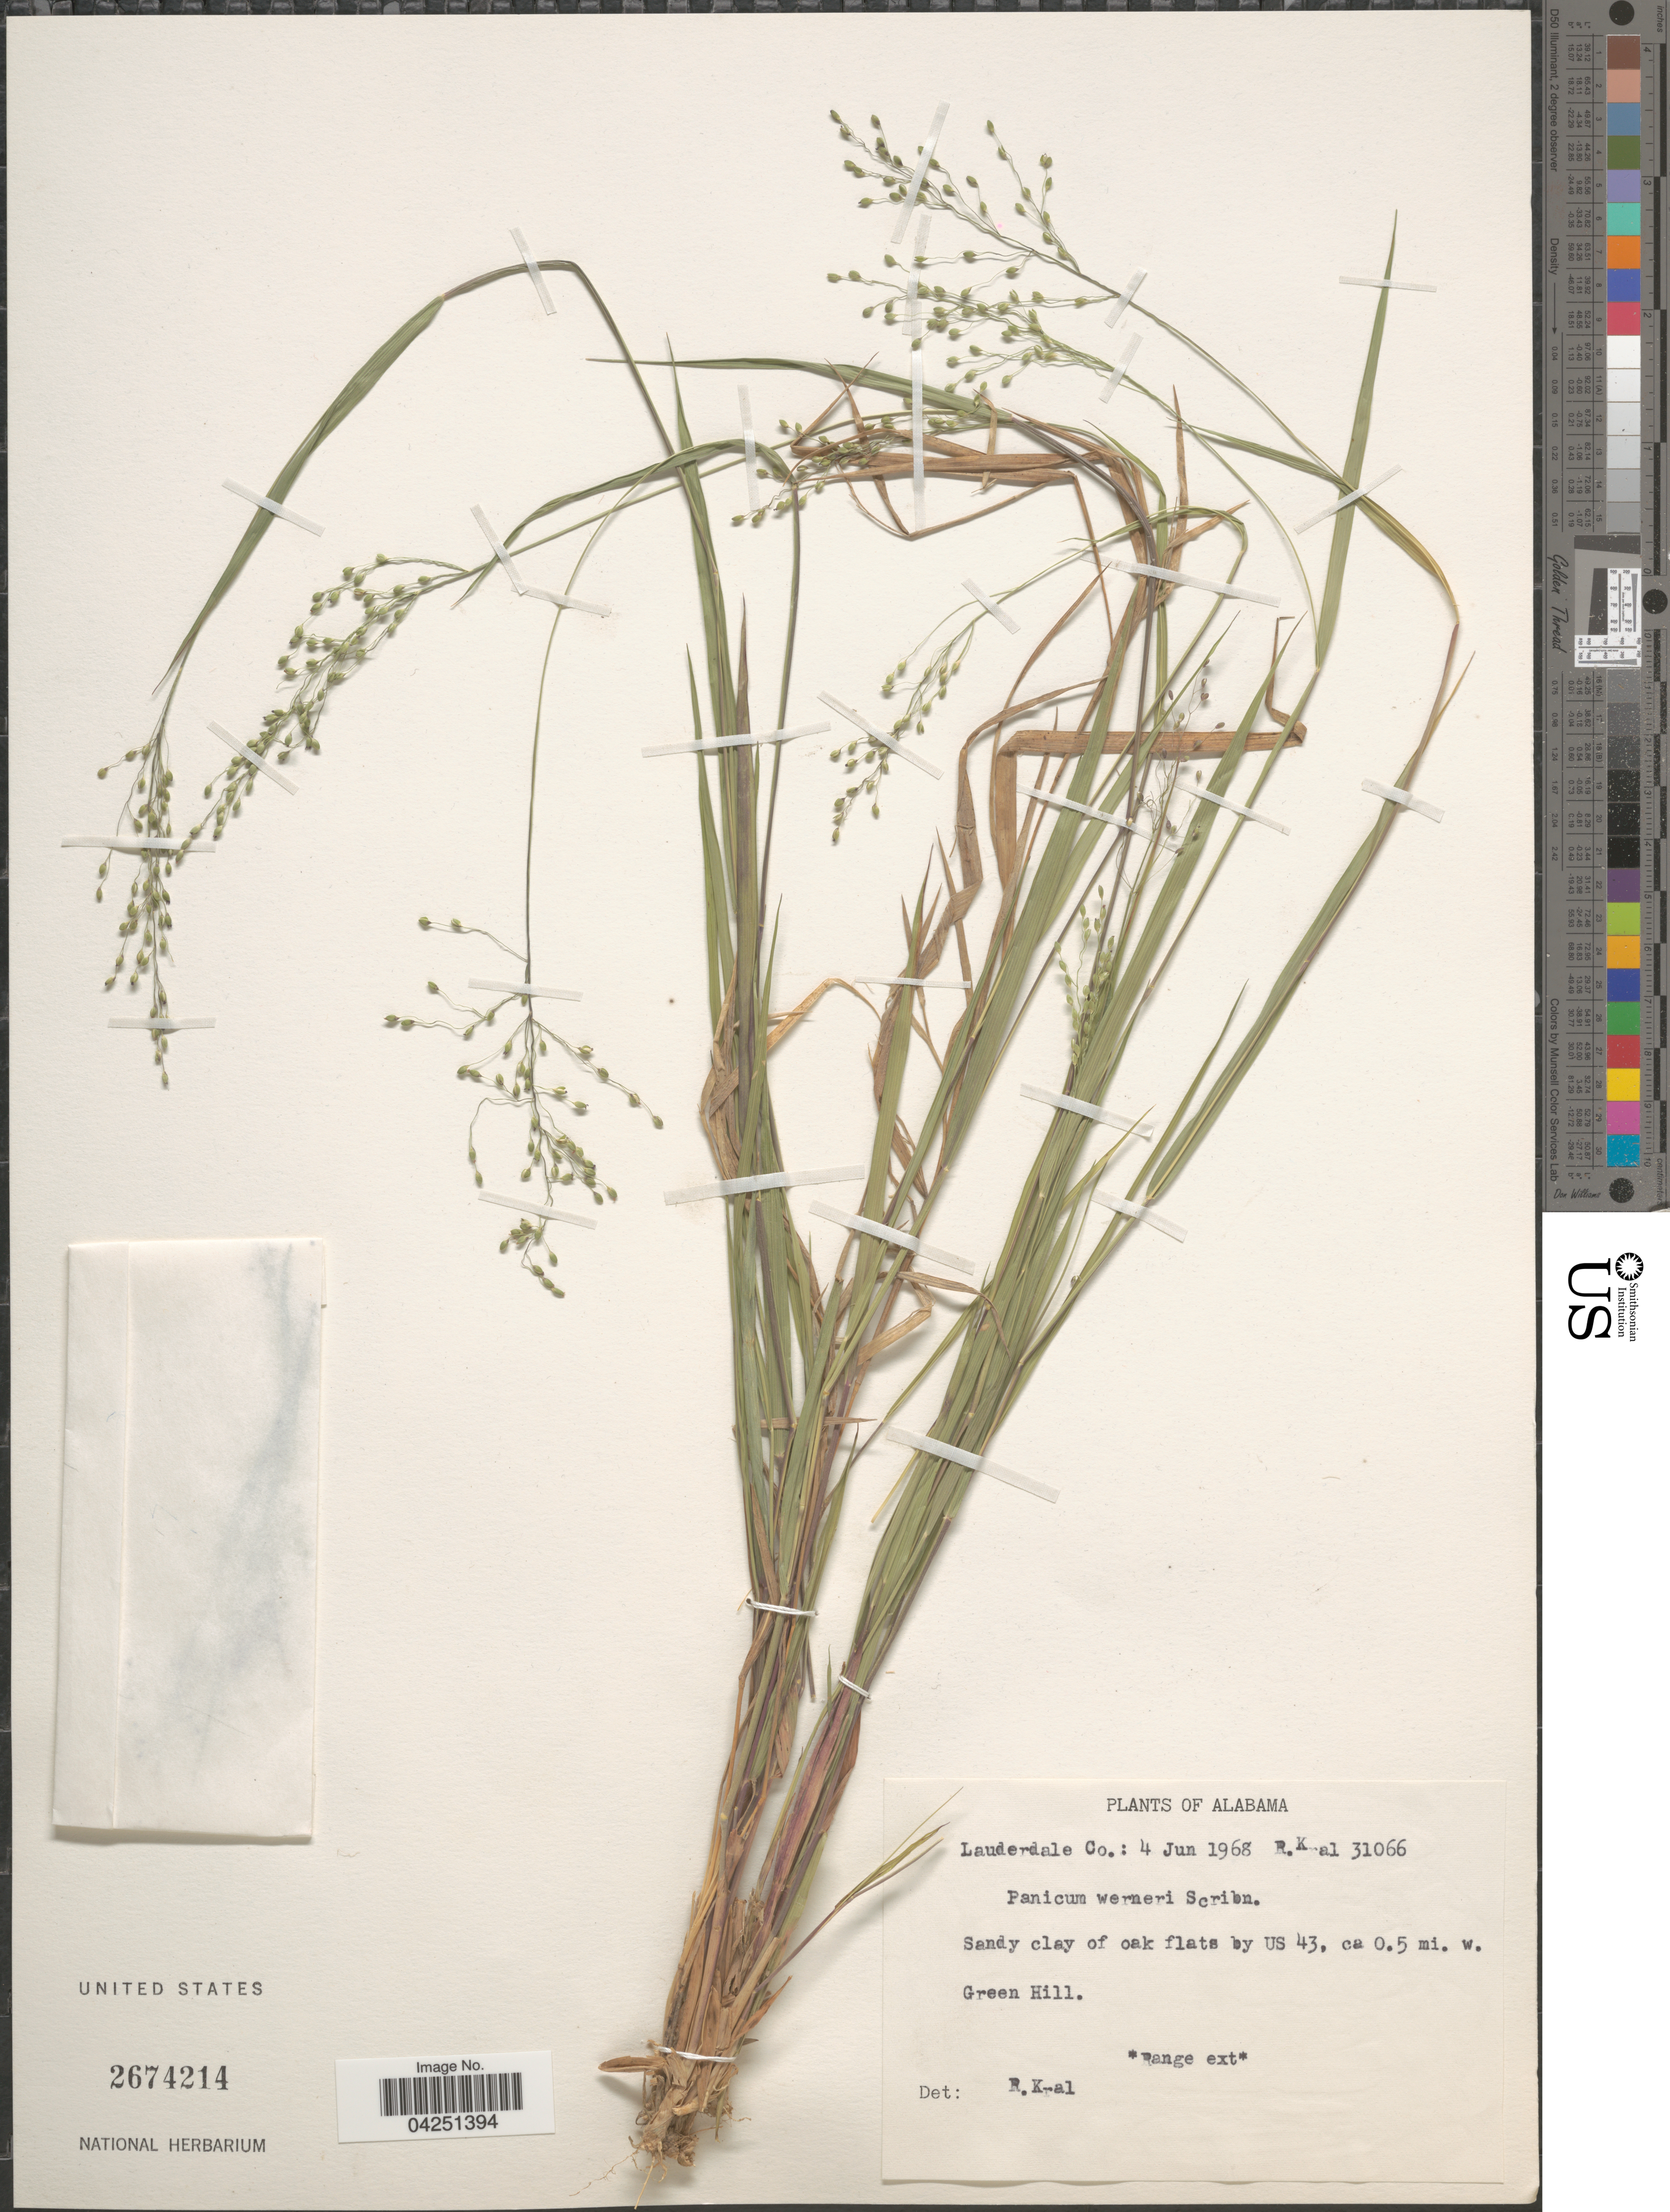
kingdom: Plantae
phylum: Tracheophyta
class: Liliopsida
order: Poales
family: Poaceae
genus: Dichanthelium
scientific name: Dichanthelium acuminatum var. acuminatum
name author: (Sw.) Gould & C.A. Clark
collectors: R. Kral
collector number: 31066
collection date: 1968-06-04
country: United States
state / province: Alabama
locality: Lauderdale Co.: Sandy clay of oak flats by US 43, ca 0.5 mi. w. Green Hill.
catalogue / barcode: US 2674214